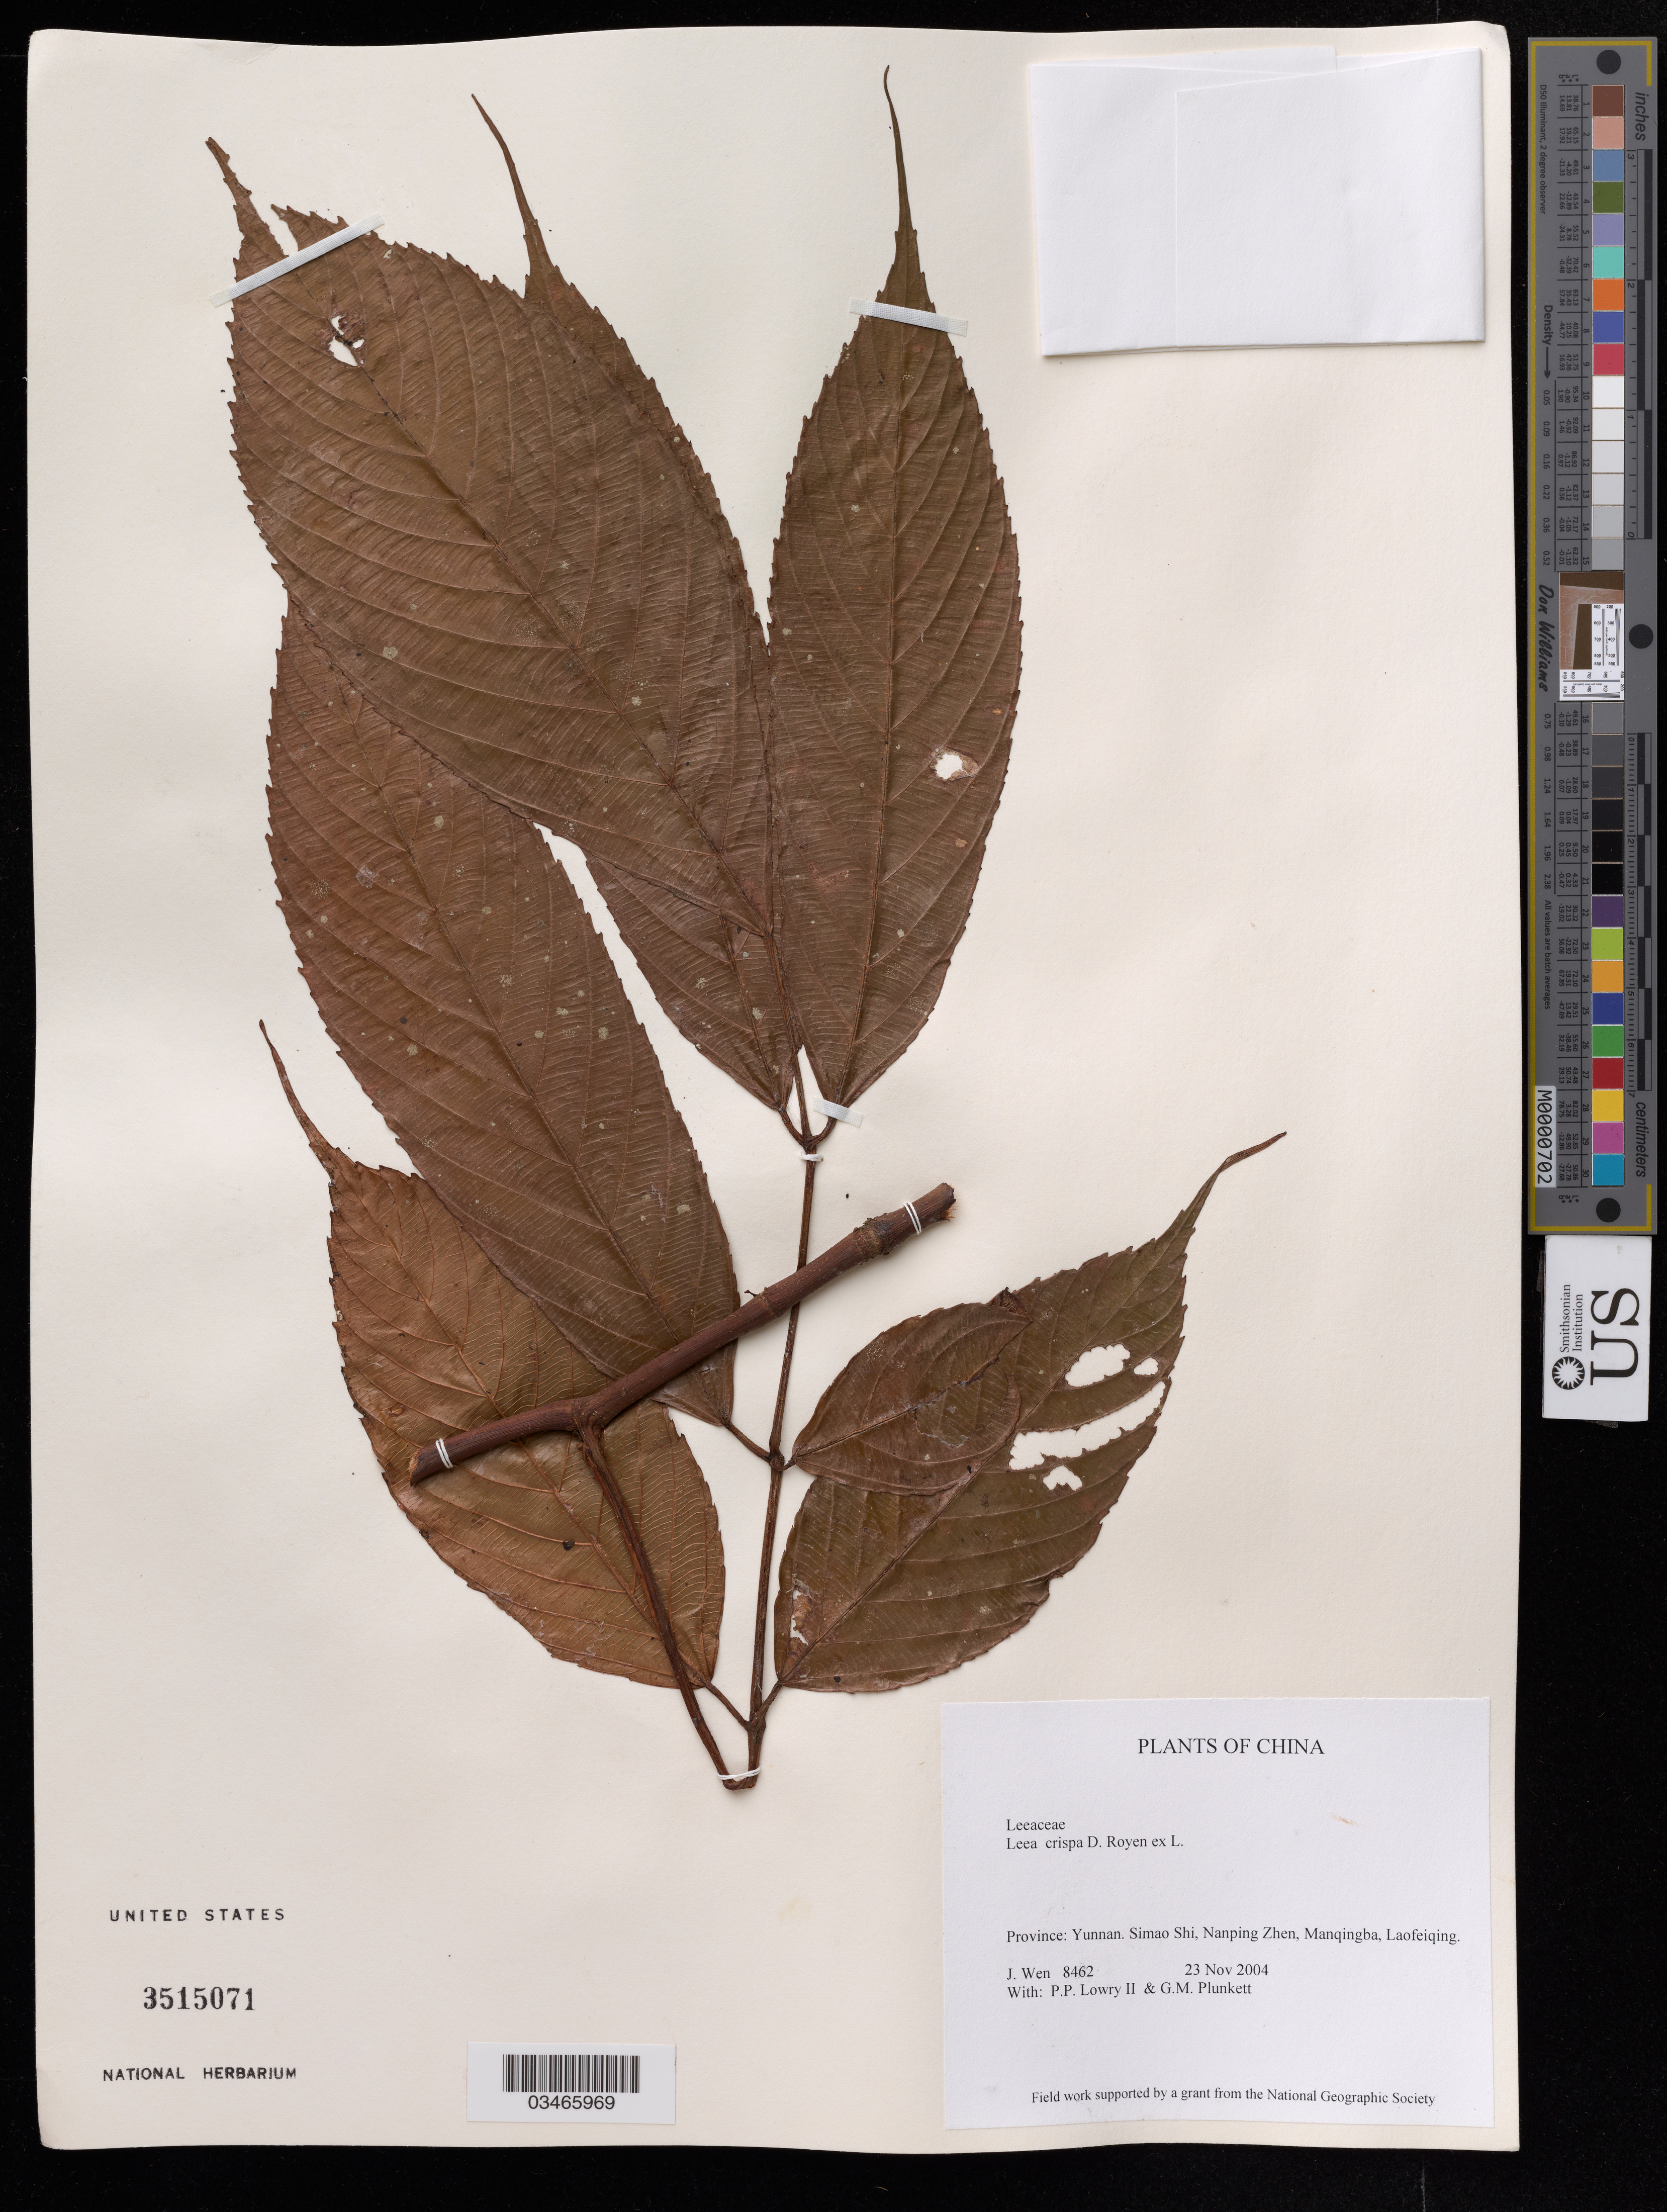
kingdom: Plantae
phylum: Tracheophyta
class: Magnoliopsida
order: Vitales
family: Vitaceae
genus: Leea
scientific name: Leea crispa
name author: L.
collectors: J. Wen, P. P. Lowry & G. M. Plunkett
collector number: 8462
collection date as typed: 23 Nov 2004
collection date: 2004-11-23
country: China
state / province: Yunnan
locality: Simao Shi, Nanping Zhen, Manqingba, Laofeiqing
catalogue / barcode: US 3515071